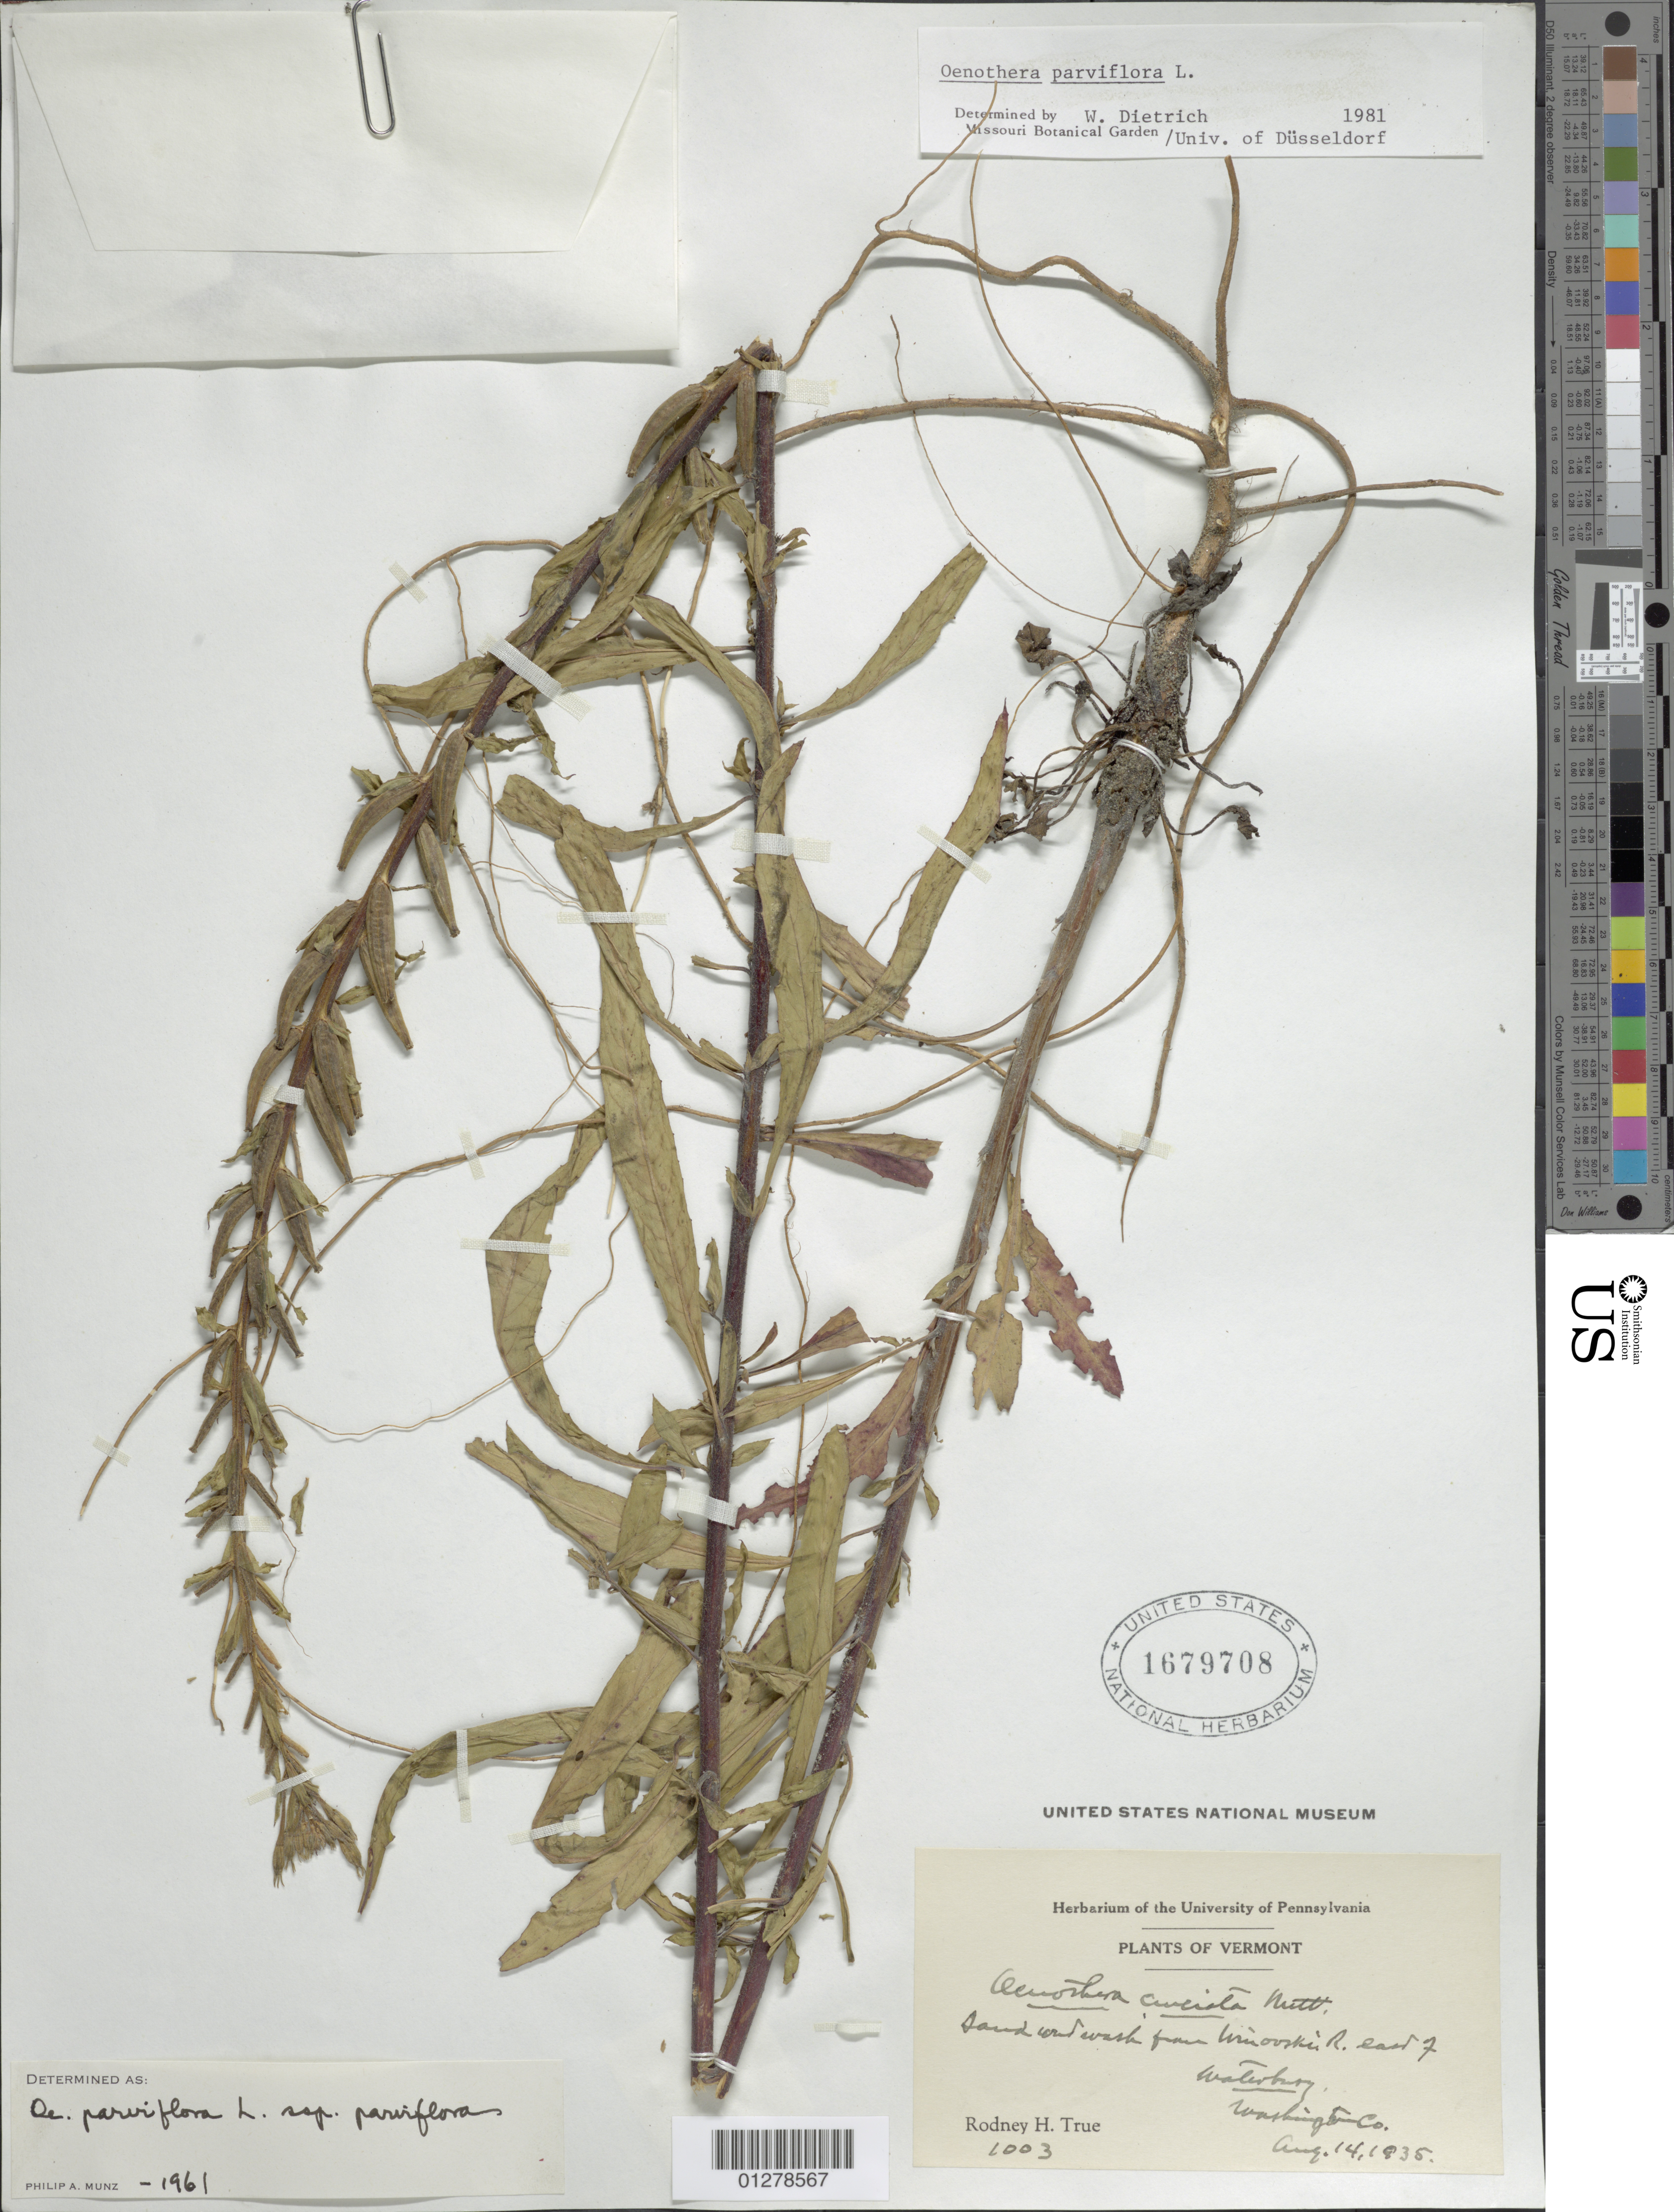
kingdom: Plantae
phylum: Tracheophyta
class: Magnoliopsida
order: Myrtales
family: Onagraceae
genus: Oenothera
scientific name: Oenothera parviflora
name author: L.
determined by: Munz, Philip A.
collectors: R. H. True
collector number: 1003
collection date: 1935-08-14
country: United States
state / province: Vermont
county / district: Washington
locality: Waterbury.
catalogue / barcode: US 1679708